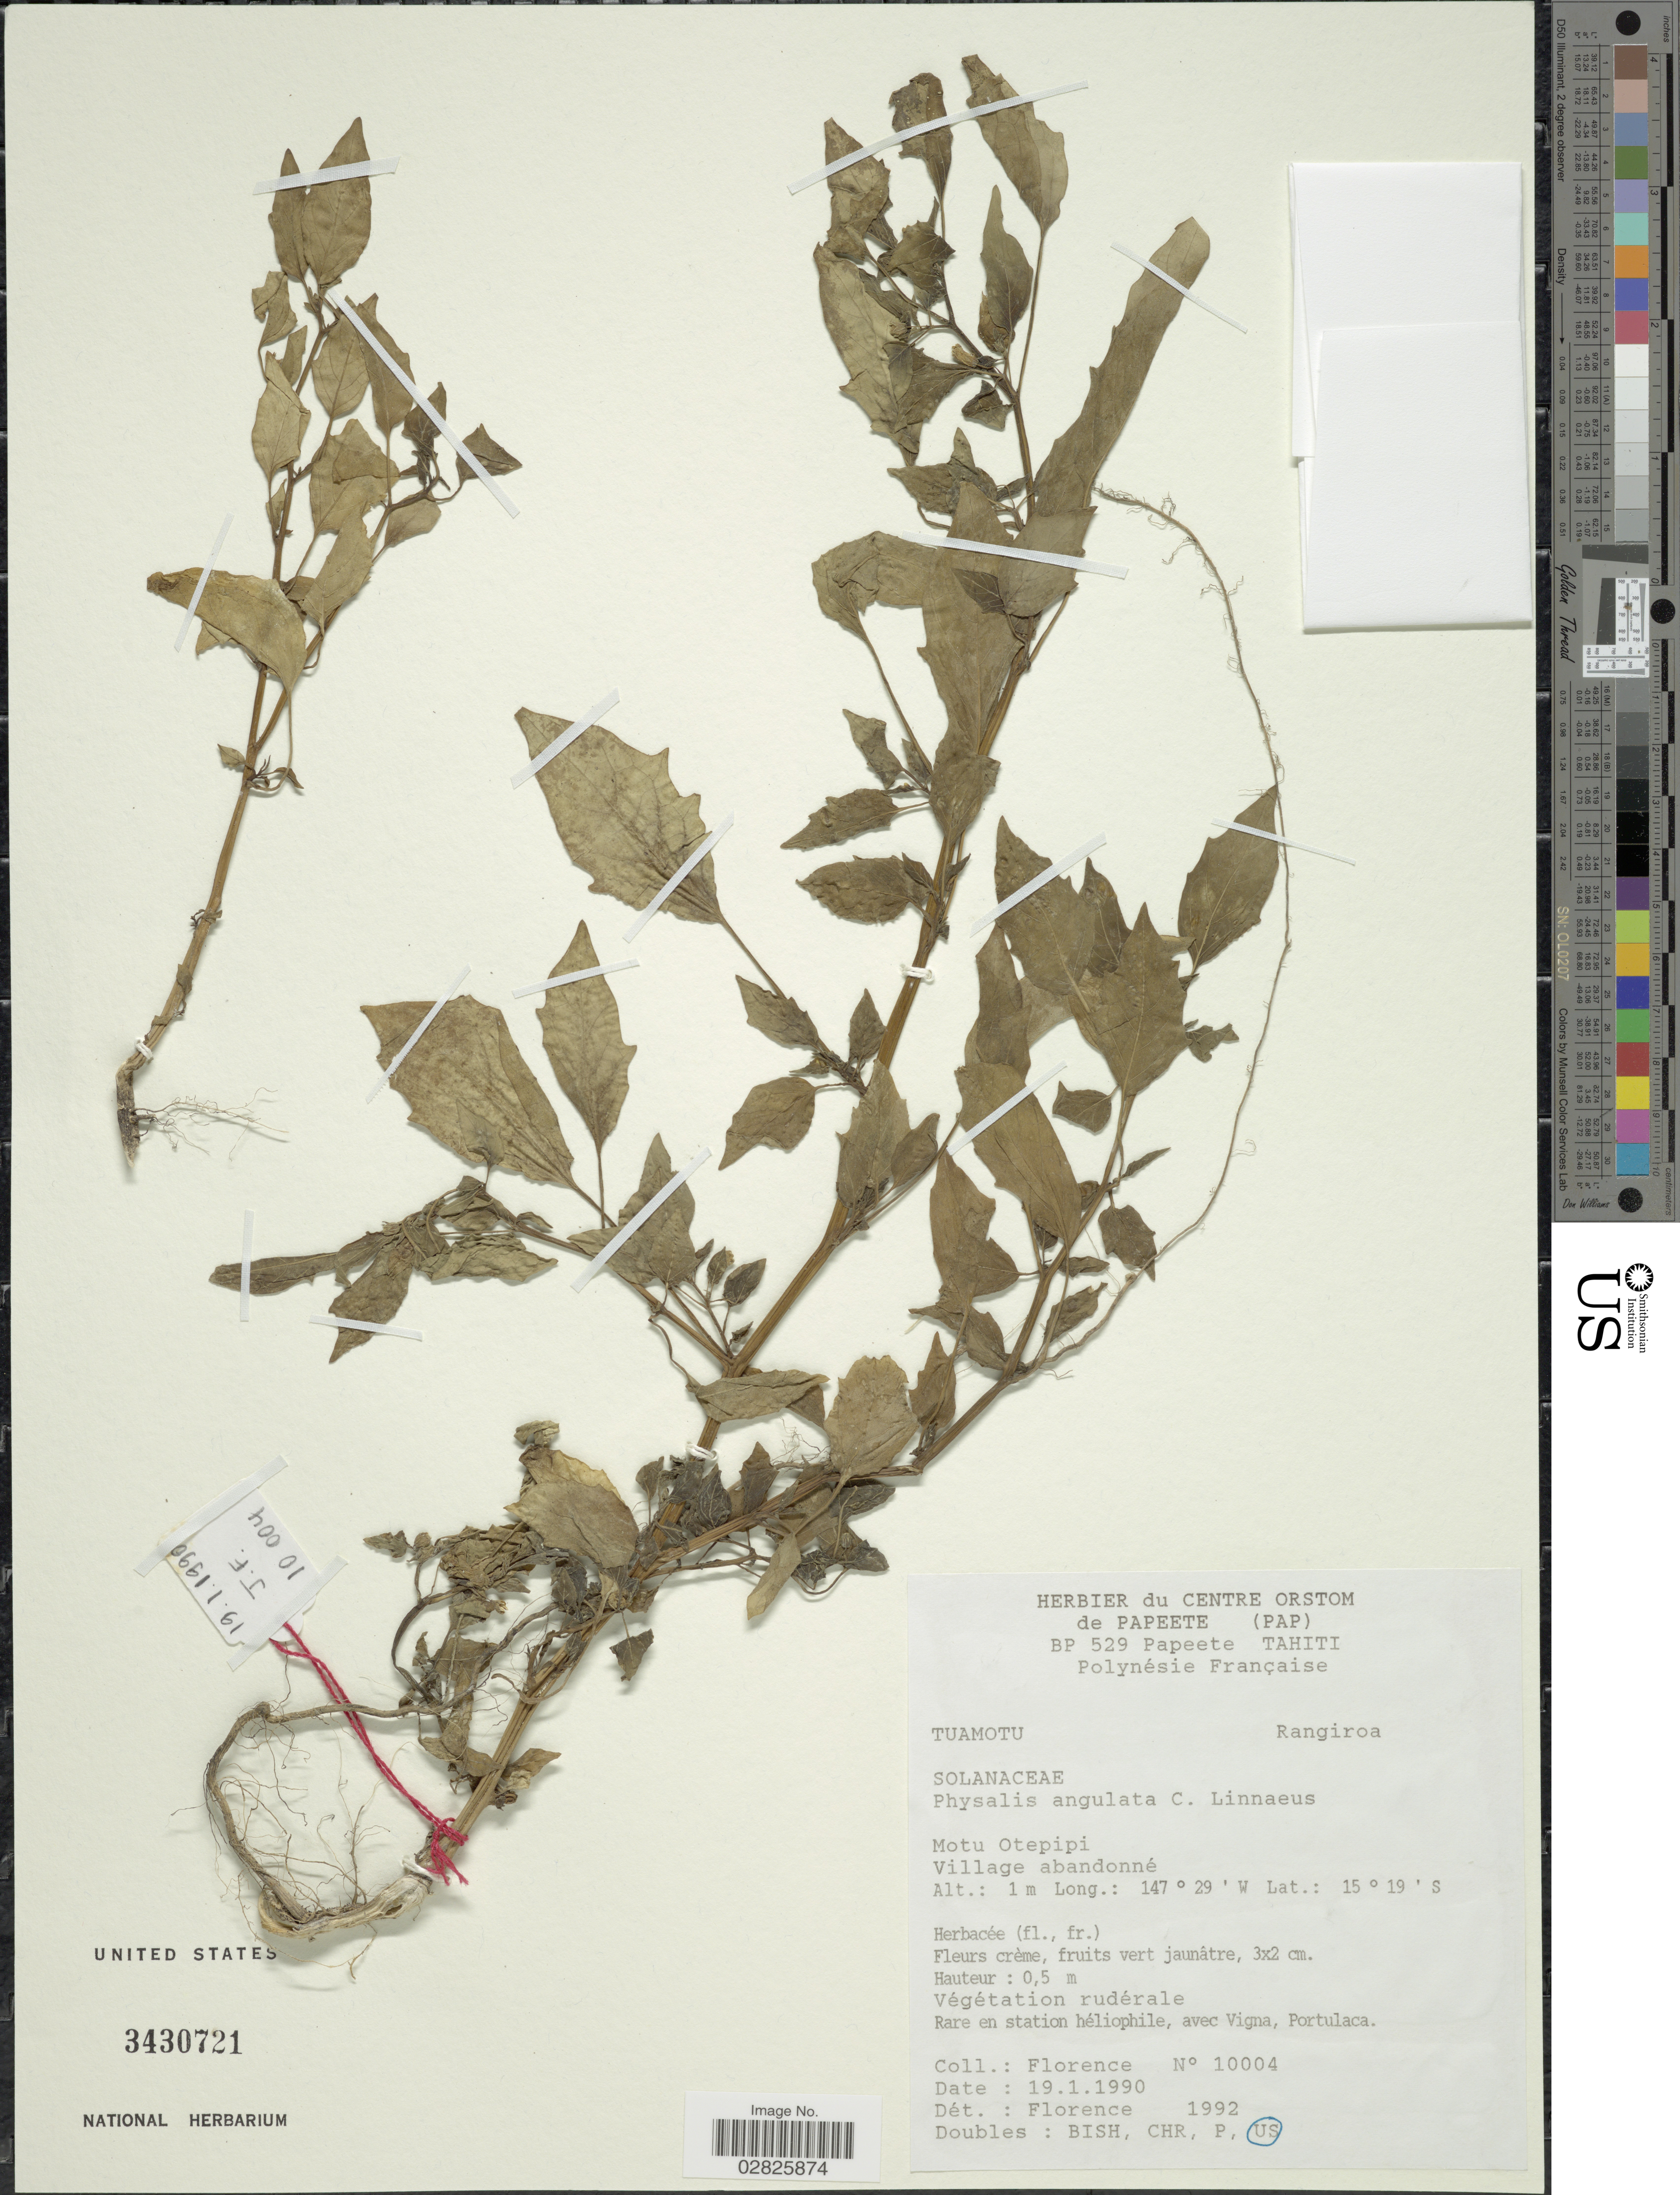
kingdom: Plantae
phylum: Tracheophyta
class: Magnoliopsida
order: Solanales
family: Solanaceae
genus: Physalis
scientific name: Physalis angulata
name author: L.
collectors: -. Florence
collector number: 10004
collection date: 1990-01-19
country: French Polynesia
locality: Polynésie Française. Tuamoto. Rangiroa. Motu Otepipi. Village abandonné.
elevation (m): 1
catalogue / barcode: US 3430721